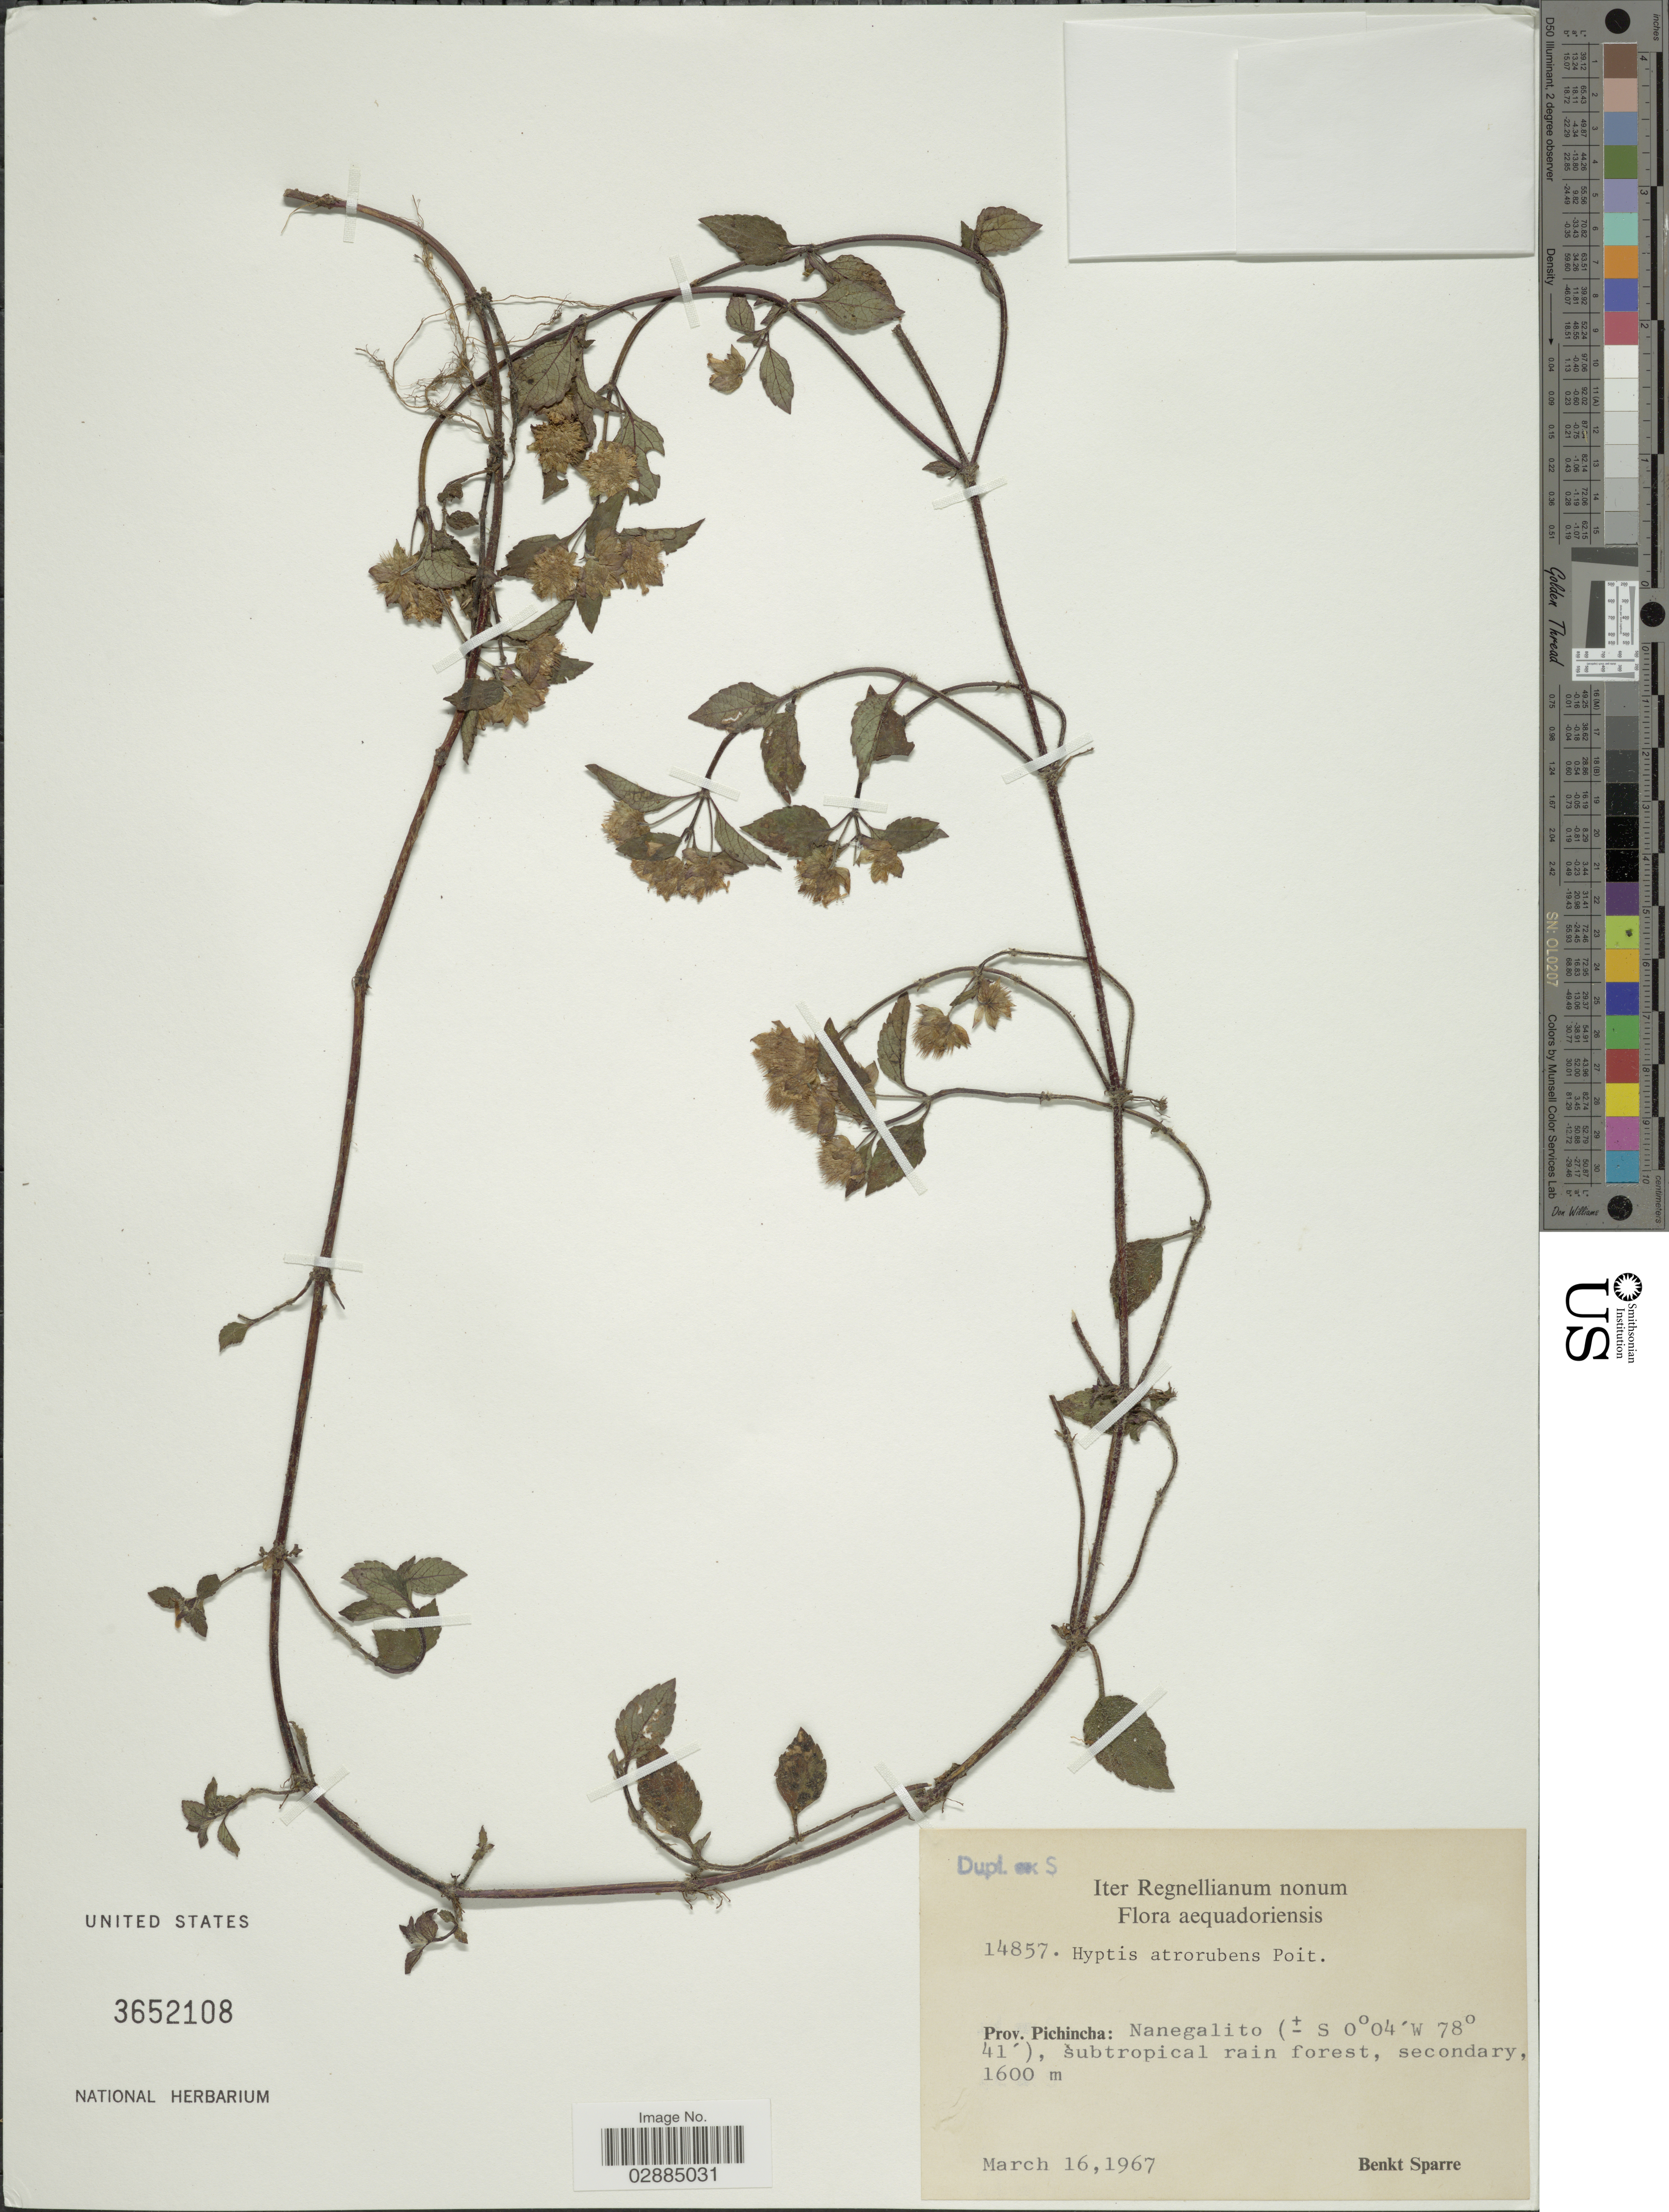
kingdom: Plantae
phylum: Tracheophyta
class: Magnoliopsida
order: Lamiales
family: Lamiaceae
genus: Hyptis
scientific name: Hyptis atrorubens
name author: Poit.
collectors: B. Sparre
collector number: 14857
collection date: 1967-03-16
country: Ecuador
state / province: Pichincha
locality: Nanegalito.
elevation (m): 1600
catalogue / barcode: US 3652108